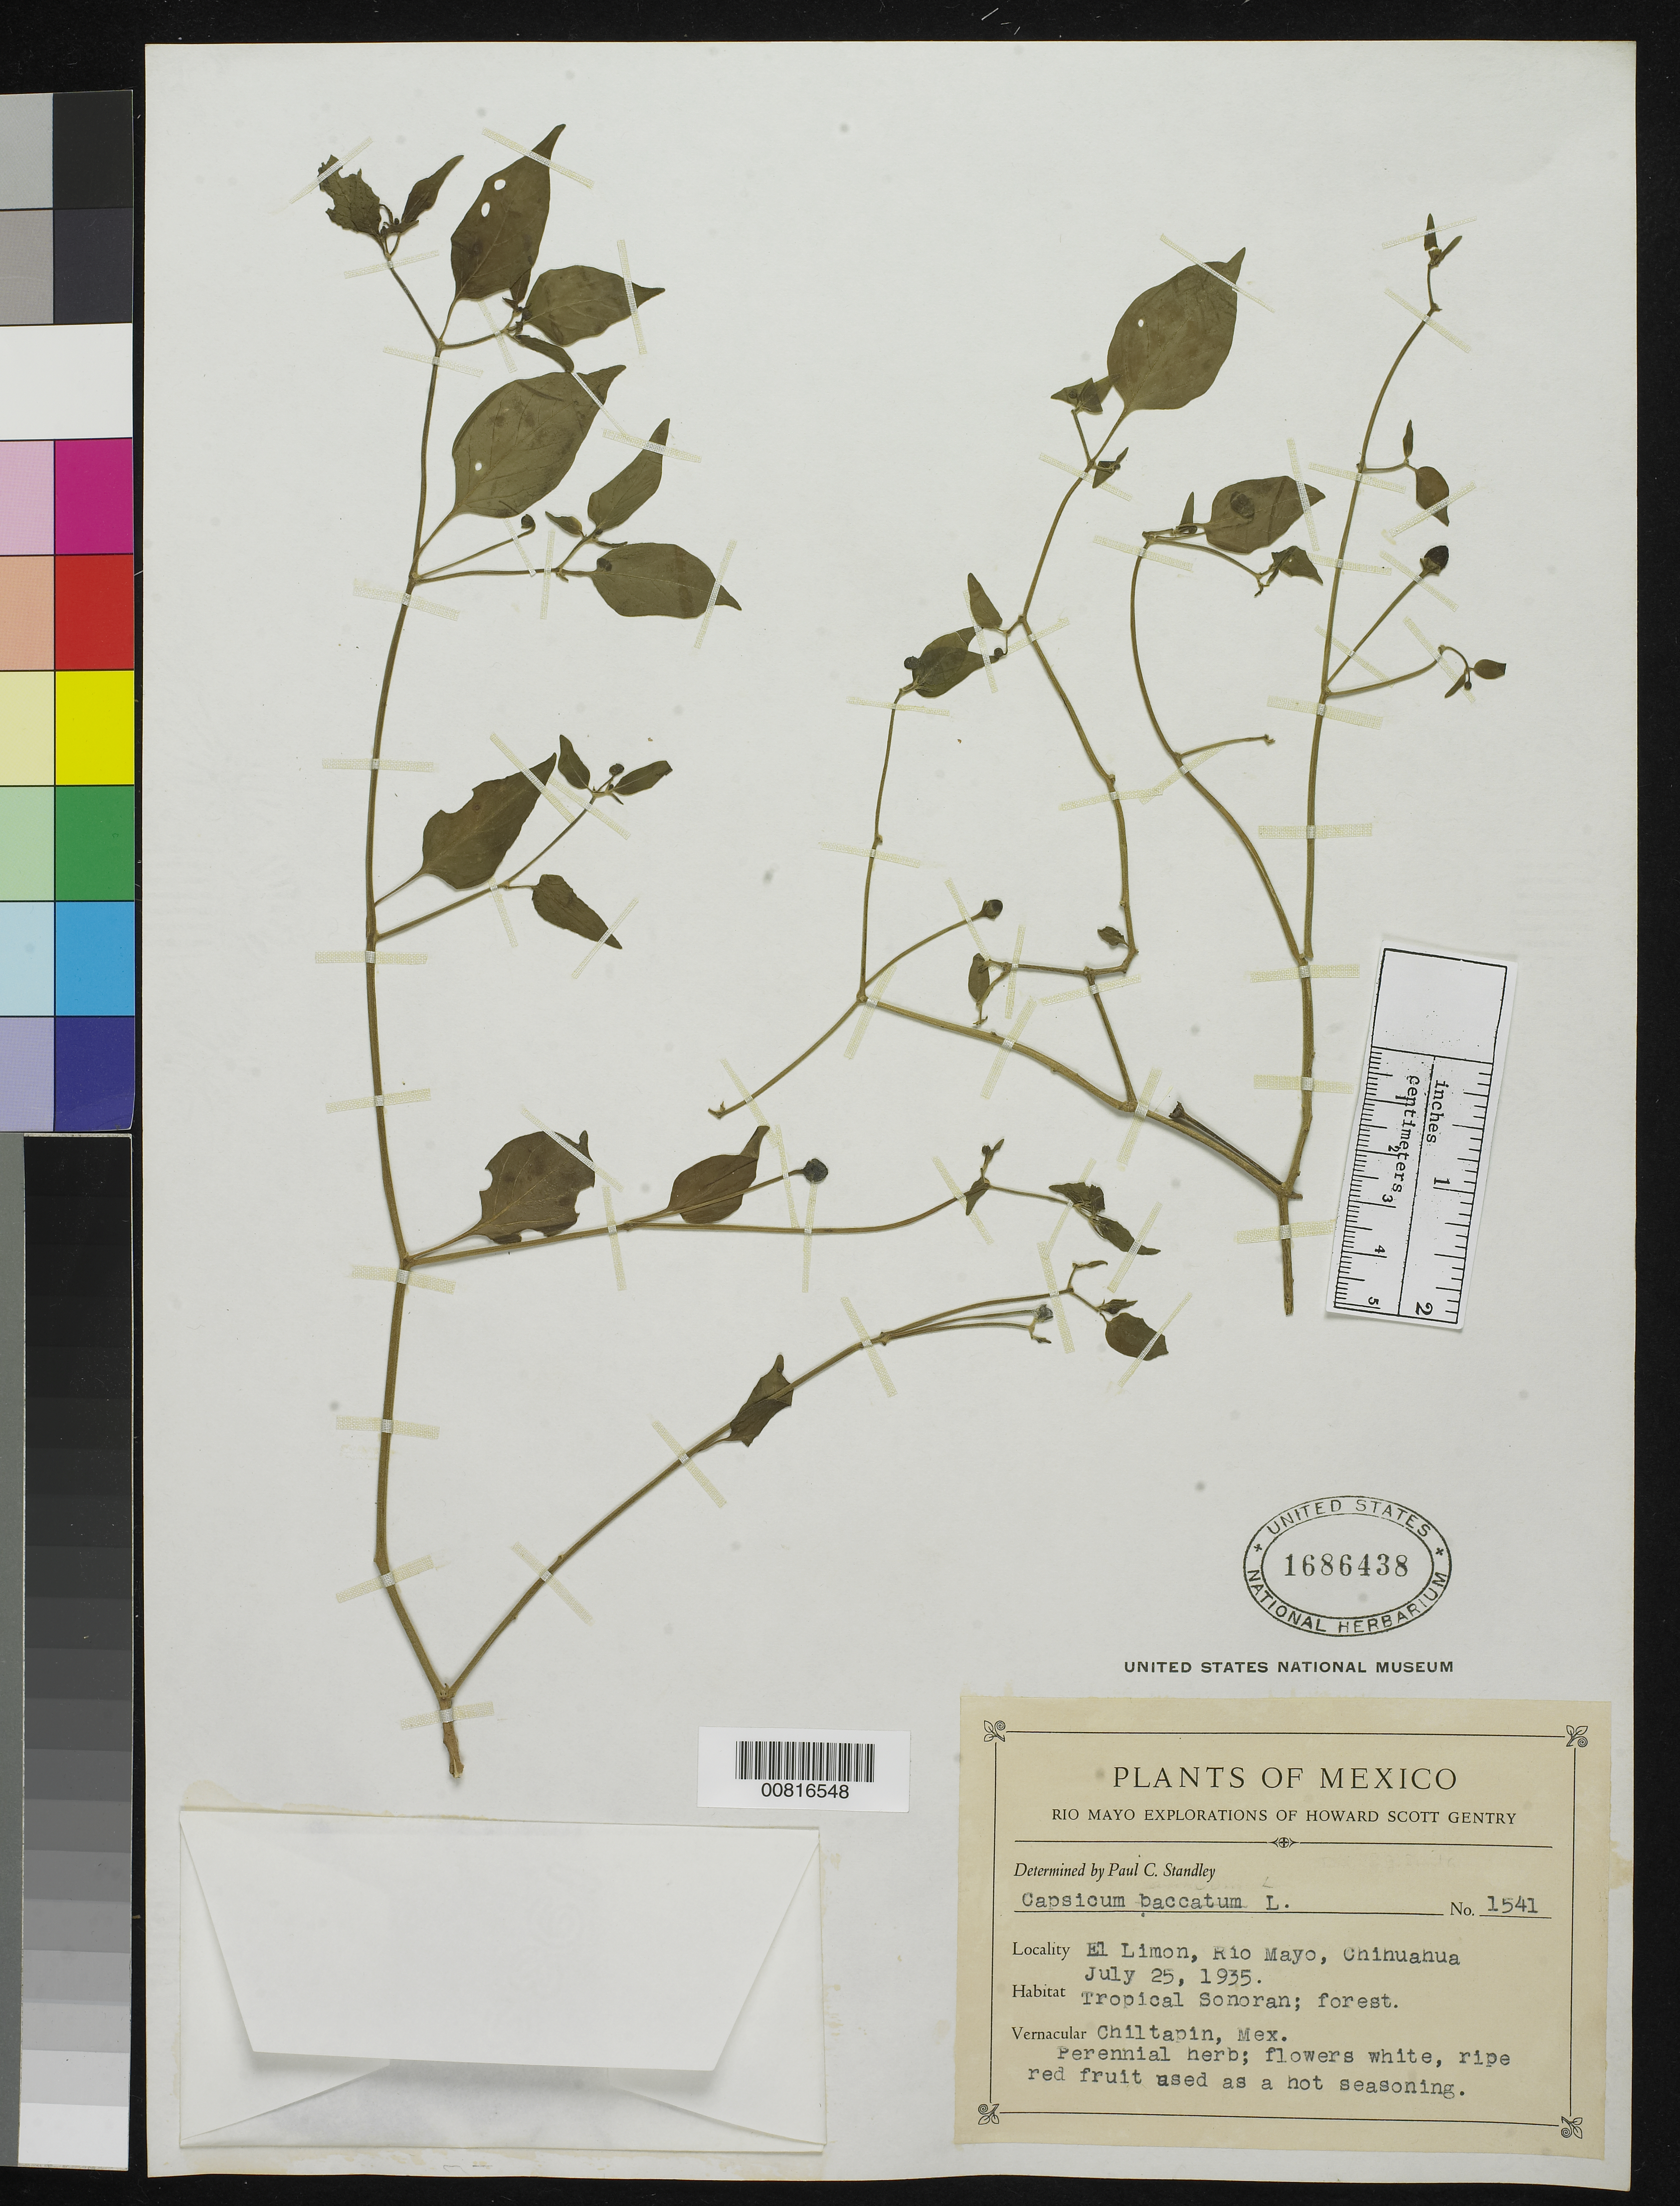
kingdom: Plantae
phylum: Tracheophyta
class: Magnoliopsida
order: Solanales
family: Solanaceae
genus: Capsicum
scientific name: Capsicum baccatum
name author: L.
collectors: H. S. Gentry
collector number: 1541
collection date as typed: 25 Jul 1935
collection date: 1935-07-25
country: Mexico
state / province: Chihuahua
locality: El limón, Rio Mayo, Chihuahua.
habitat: Tropical Sonoran; forest.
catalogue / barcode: US 1686438